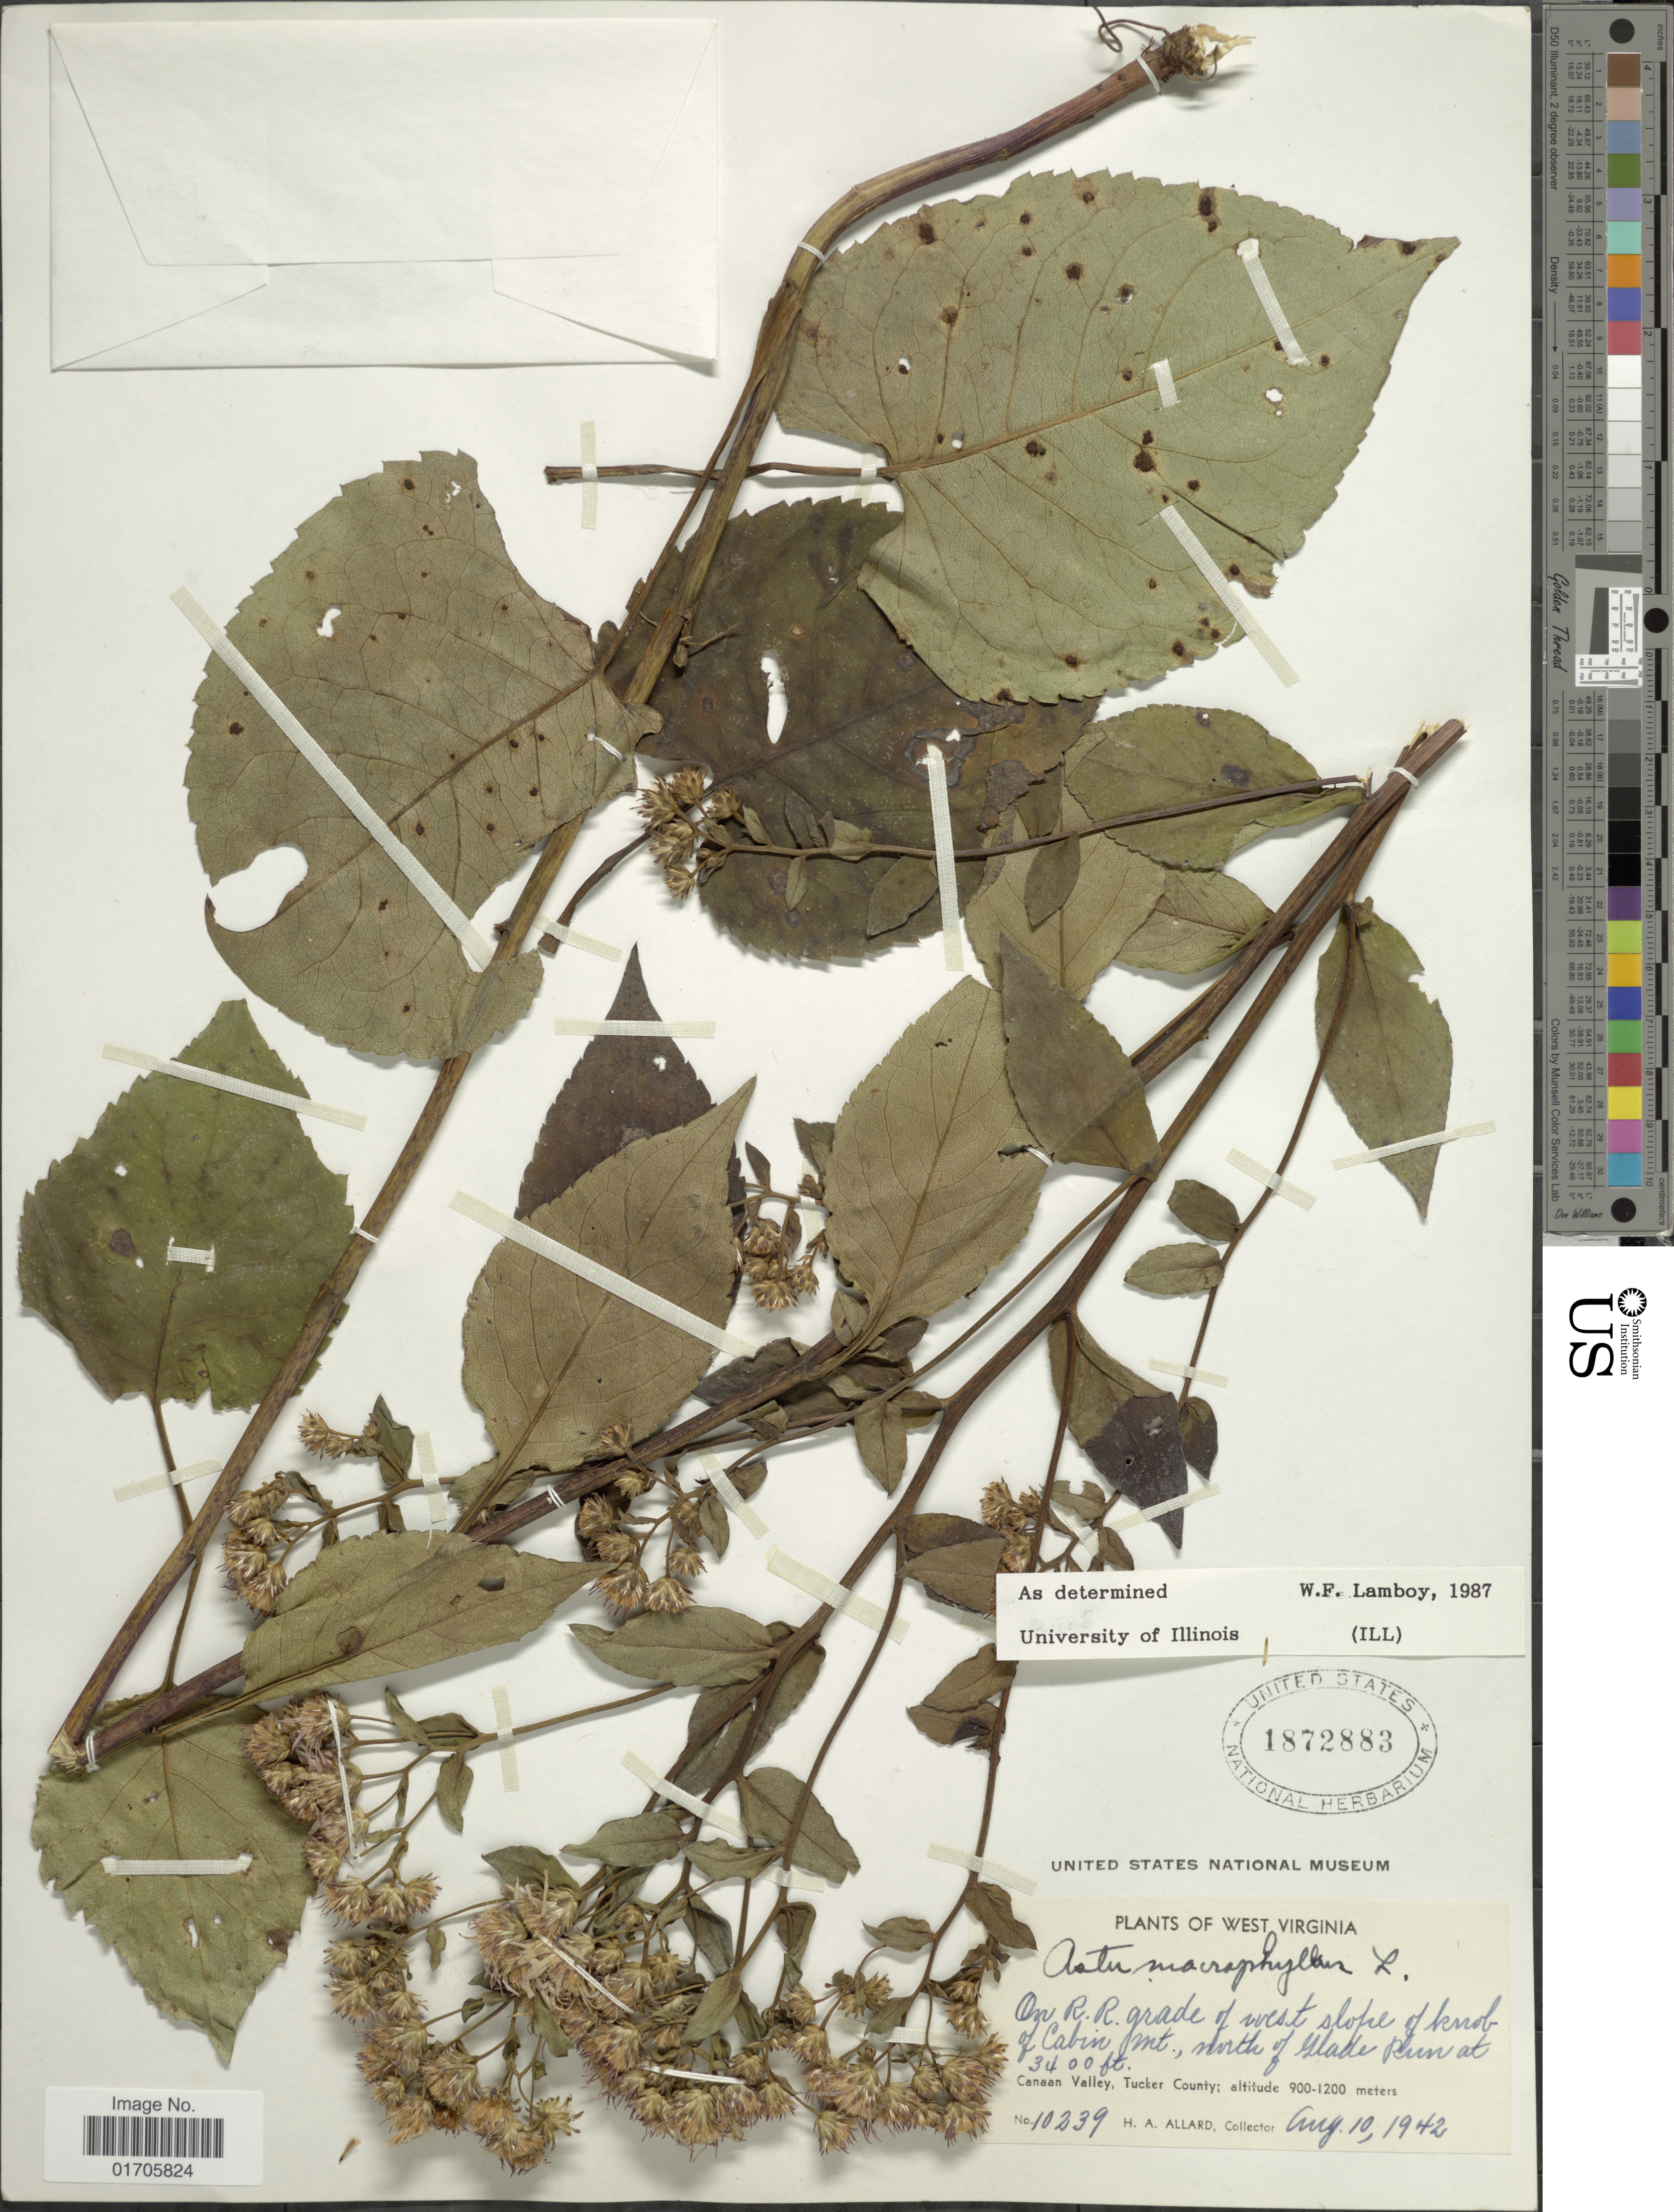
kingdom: Plantae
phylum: Tracheophyta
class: Magnoliopsida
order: Asterales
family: Asteraceae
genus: Eurybia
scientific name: Eurybia macrophylla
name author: (L.) Cass.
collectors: H. A. Allard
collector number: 10239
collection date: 1942-08-10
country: United States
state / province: West Virginia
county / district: Tucker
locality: On R.R. grade of west slope of knob of Cabin Mt., north of Glade Run. Canaan Valley, Tucker County.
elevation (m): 1036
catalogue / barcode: US 1872883